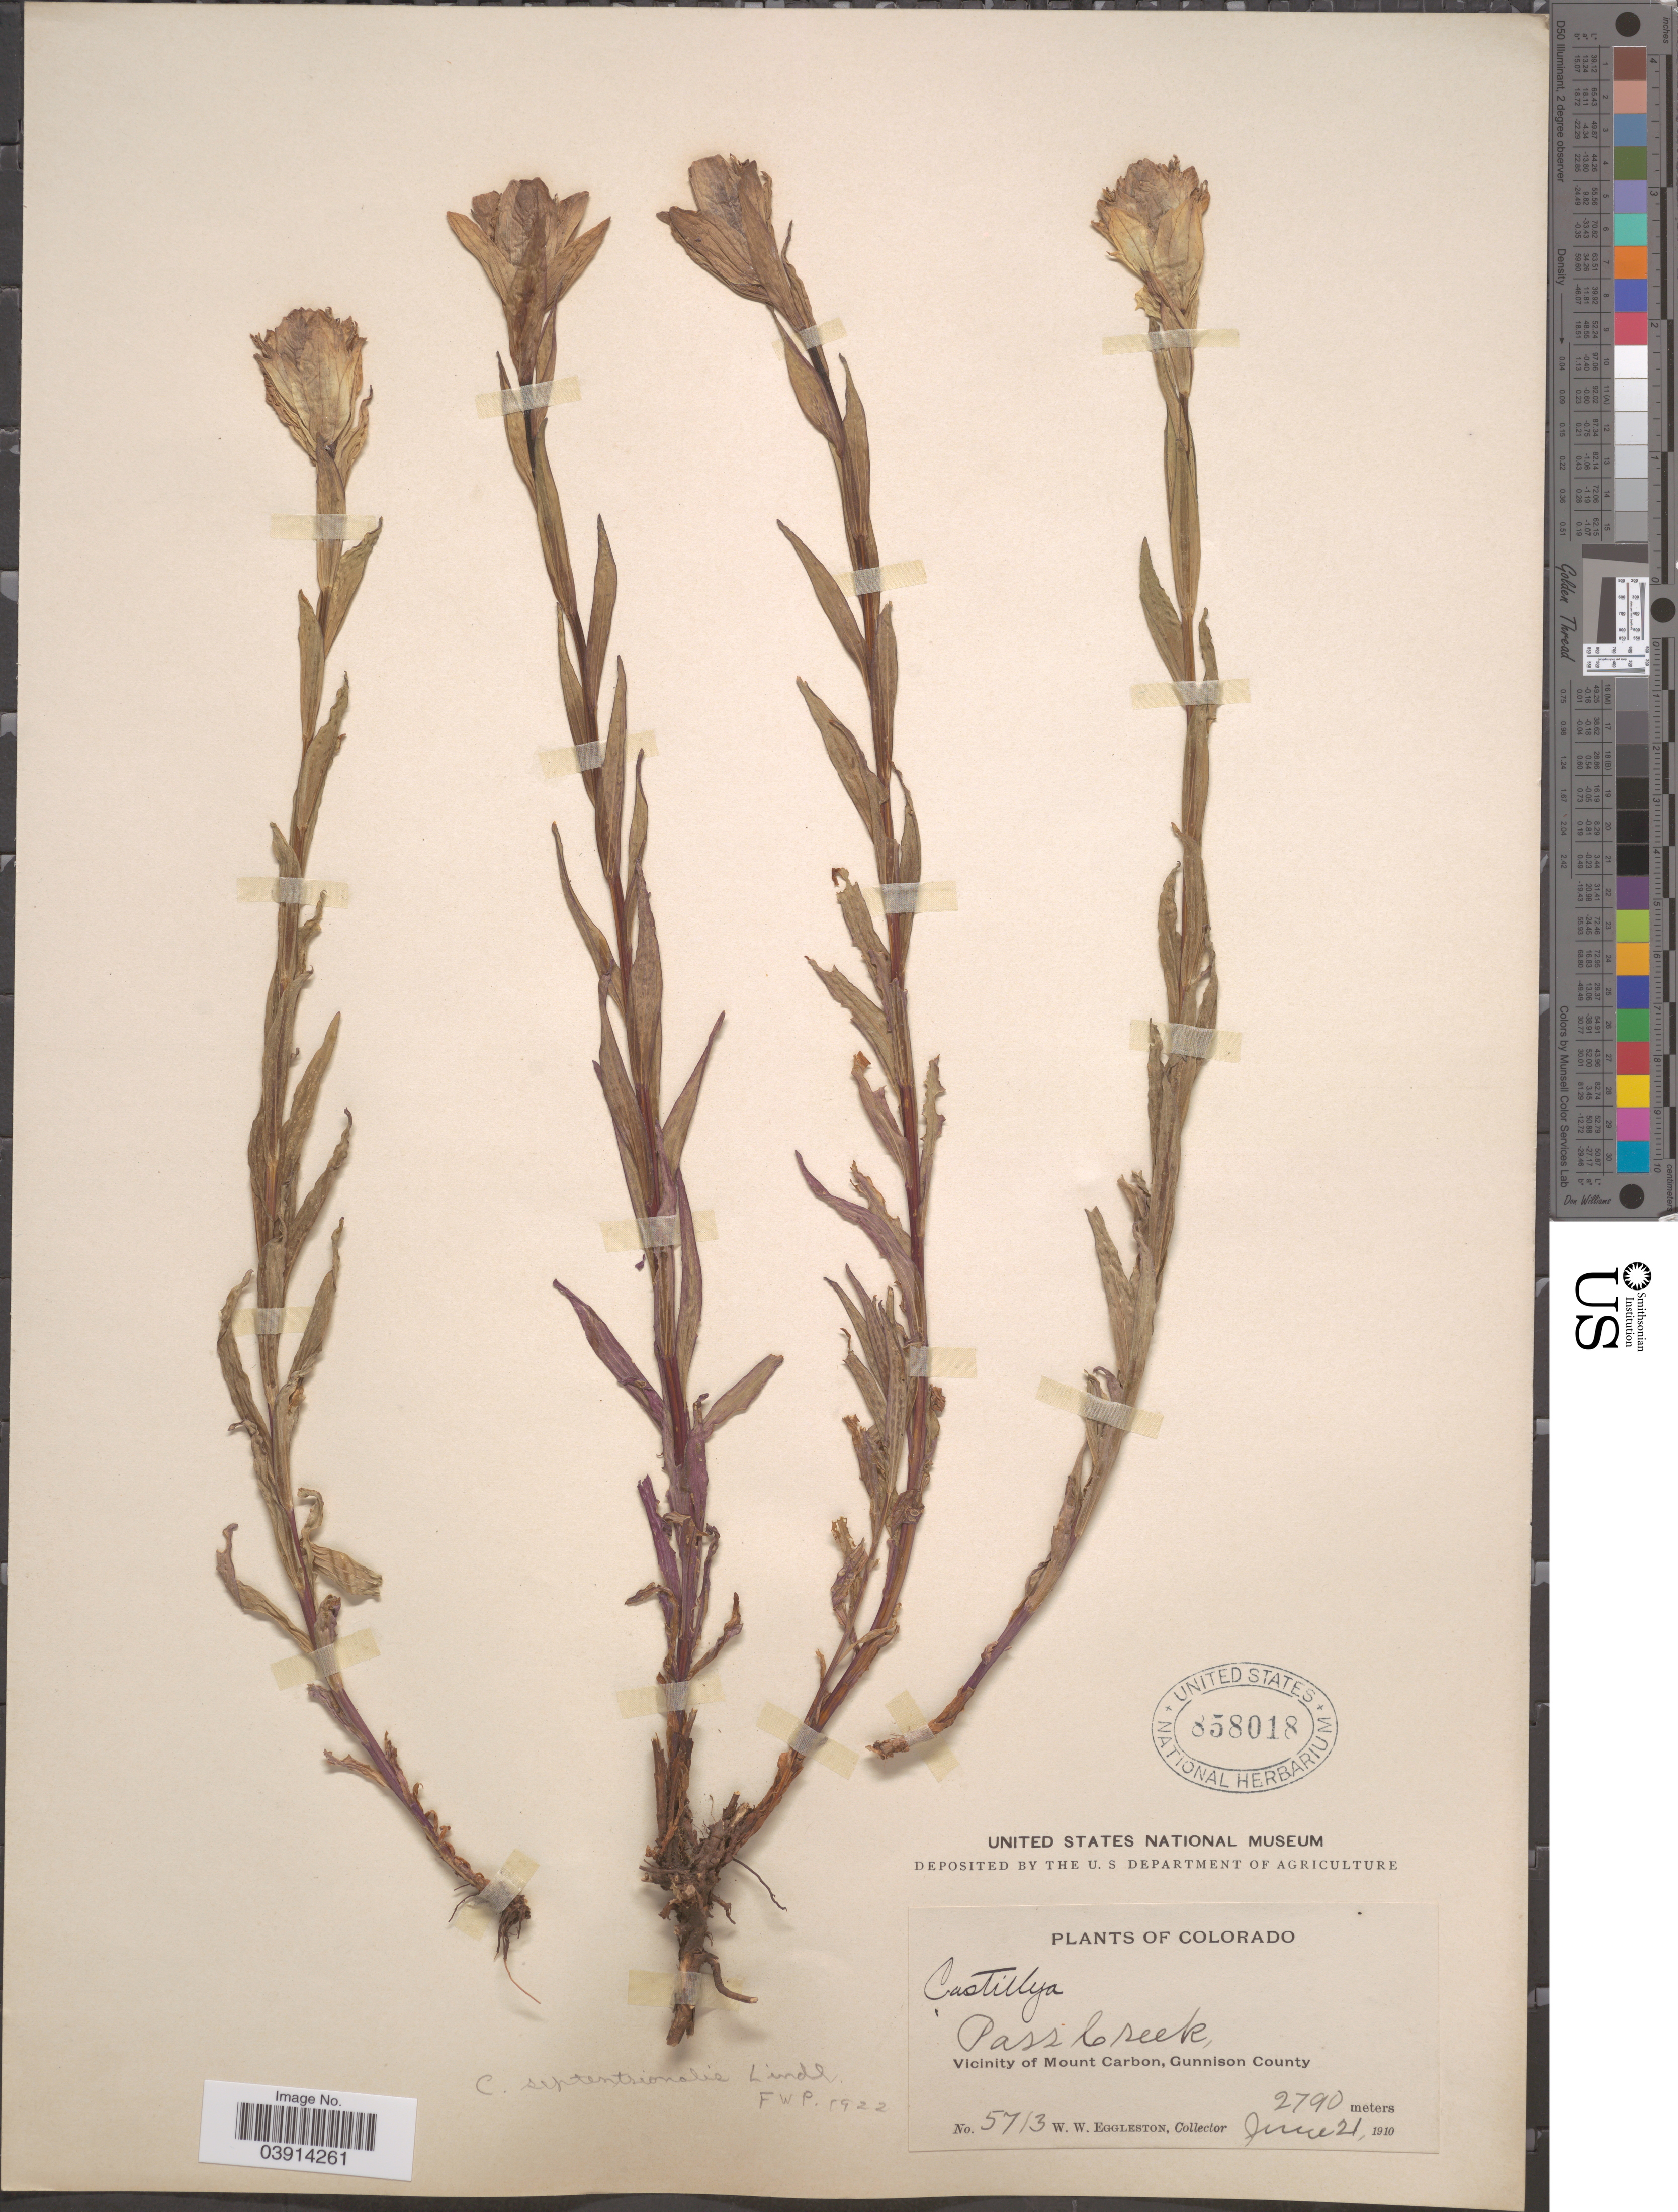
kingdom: Plantae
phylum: Tracheophyta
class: Magnoliopsida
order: Lamiales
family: Orobanchaceae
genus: Castilleja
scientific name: Castilleja septentrionalis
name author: Lindl.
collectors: W. W. Eggleston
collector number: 5713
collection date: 1910-06-21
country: United States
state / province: Colorado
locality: Pass Creek, Vicinity of Mount Carbon, Gunnison County.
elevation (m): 2790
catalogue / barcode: US 858018